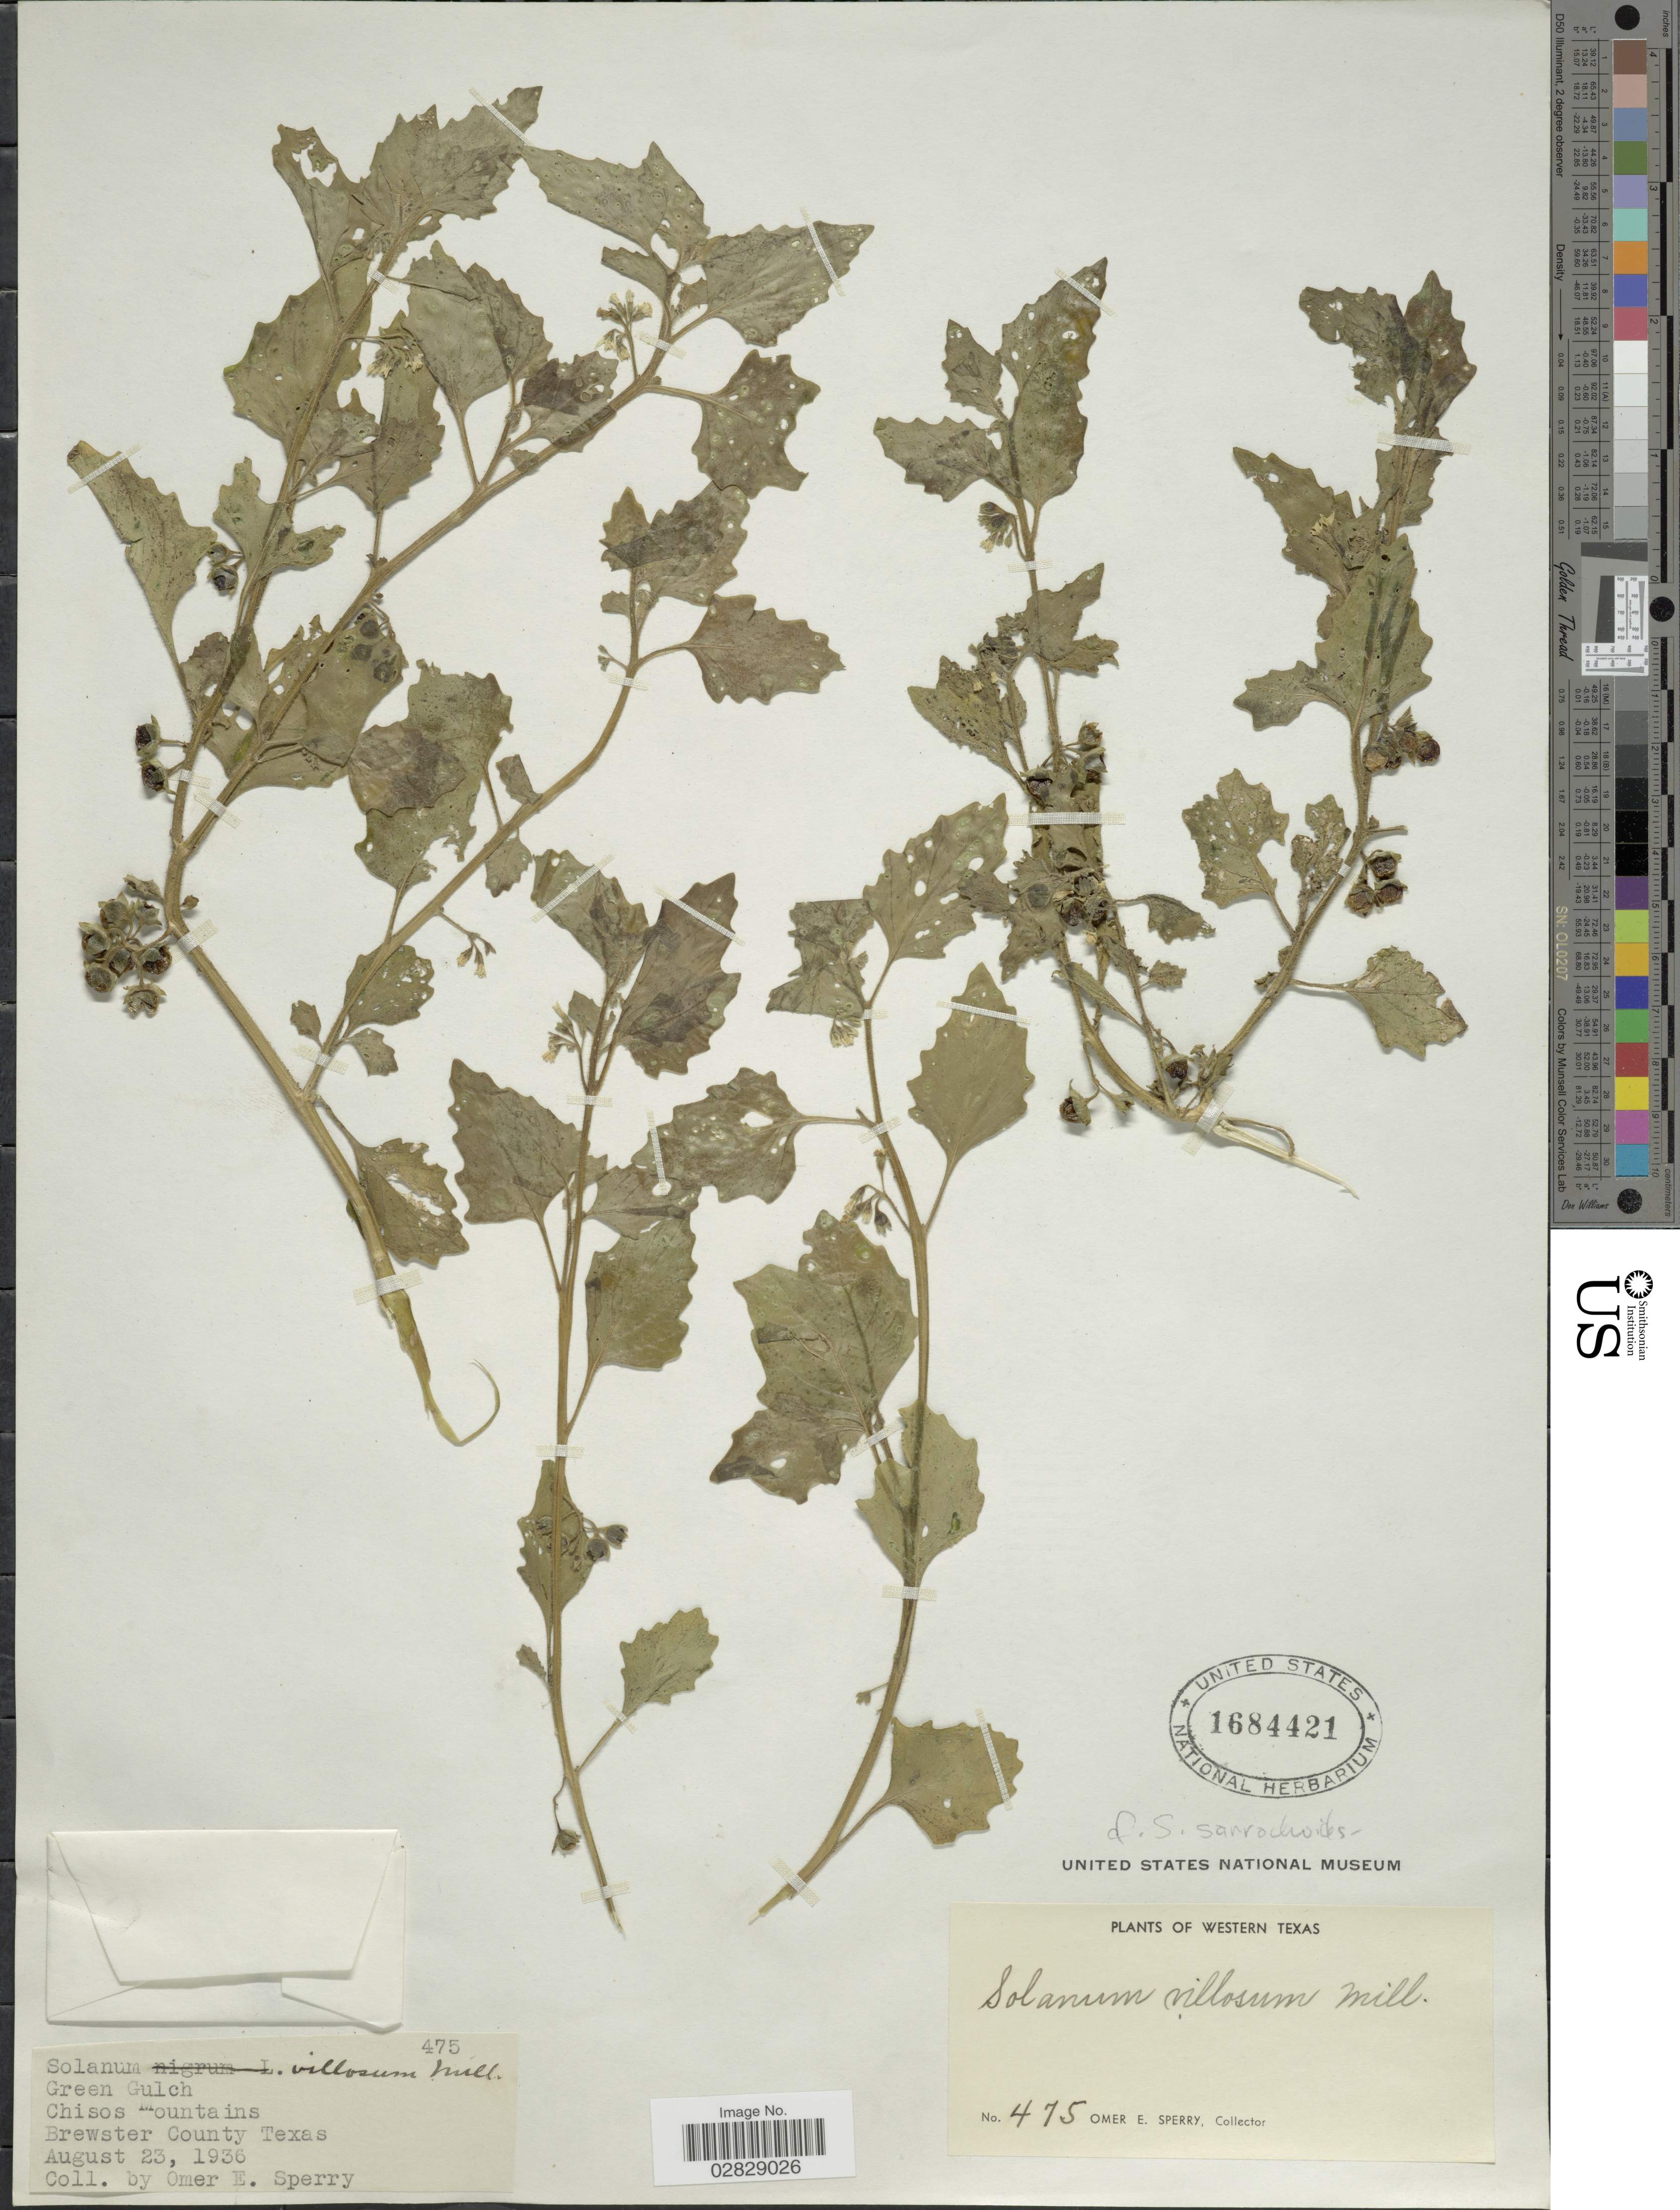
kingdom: Plantae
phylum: Tracheophyta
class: Magnoliopsida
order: Solanales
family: Solanaceae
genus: Solanum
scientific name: Solanum sarachoides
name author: Sendt.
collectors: O. E. Sperry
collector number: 475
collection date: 1936-08-23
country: United States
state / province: Texas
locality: Western Texas. Green Gulch. Chisos Mountains. Brewster County.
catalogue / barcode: US 1684421